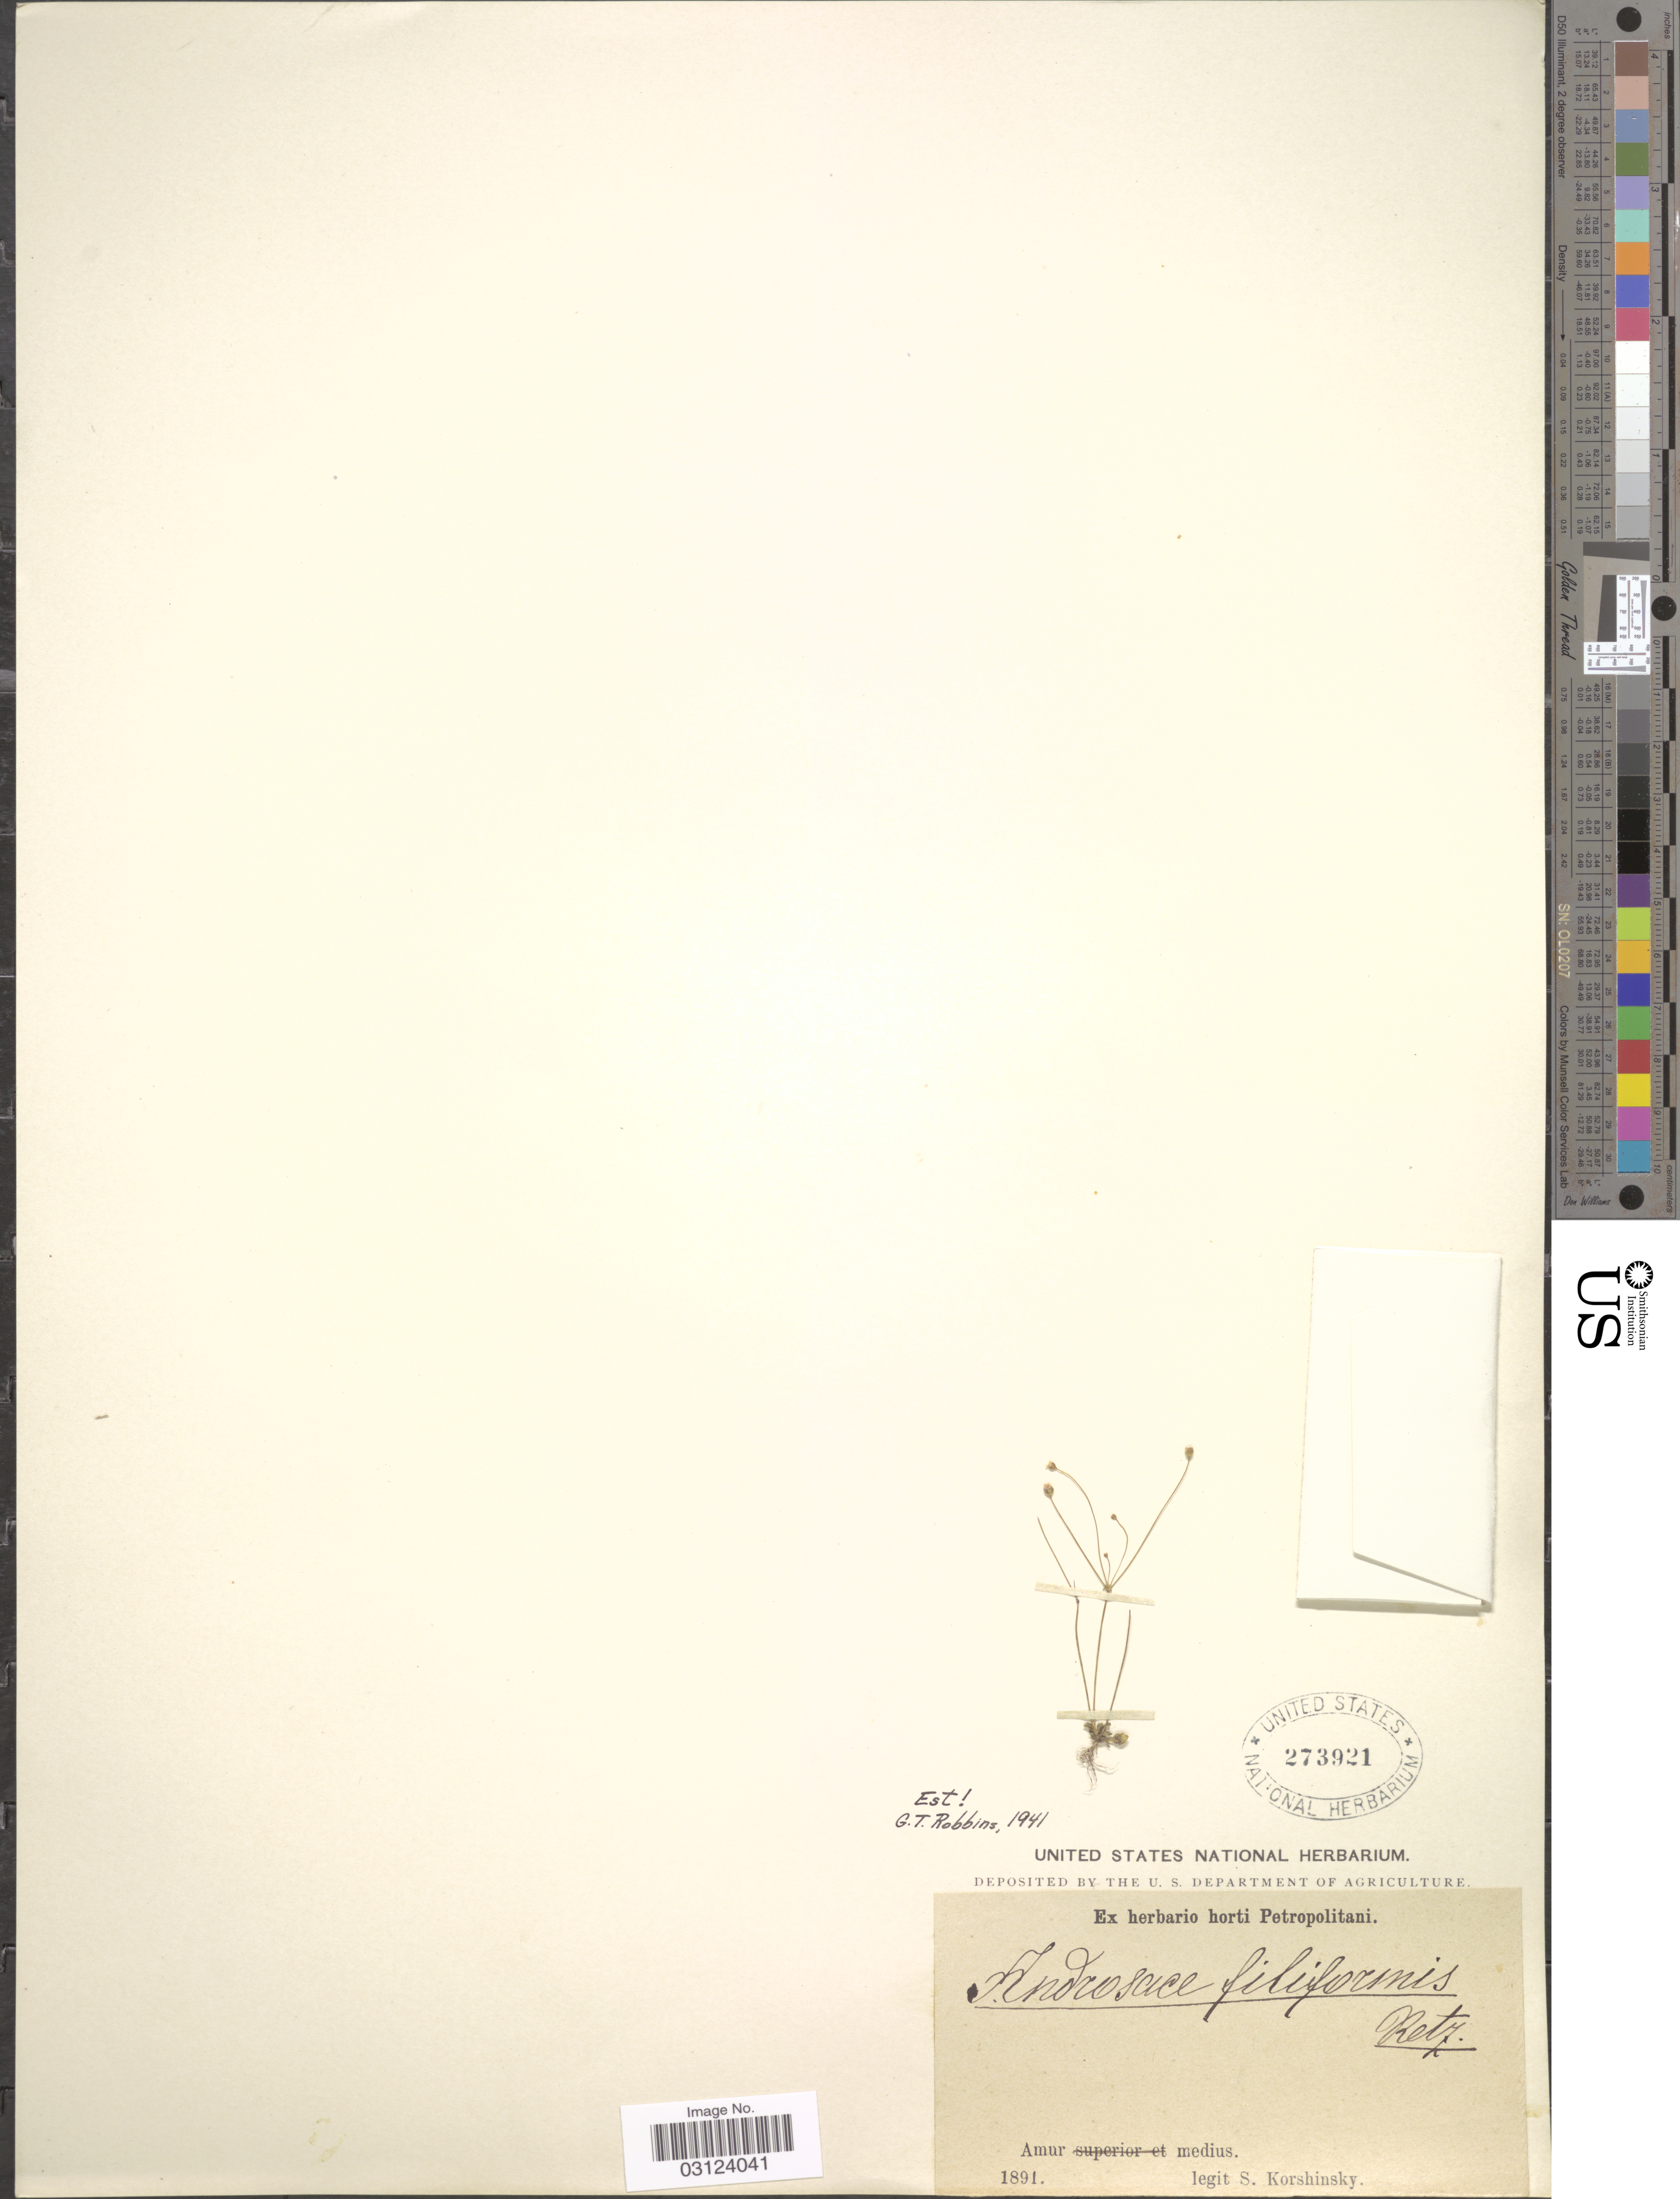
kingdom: Plantae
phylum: Tracheophyta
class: Magnoliopsida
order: Ericales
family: Primulaceae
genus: Androsace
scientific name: Androsace filiformis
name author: Retz.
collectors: S. I. Korshinsky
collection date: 1891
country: Russian Federation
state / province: Amur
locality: Amur medius.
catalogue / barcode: US 273921